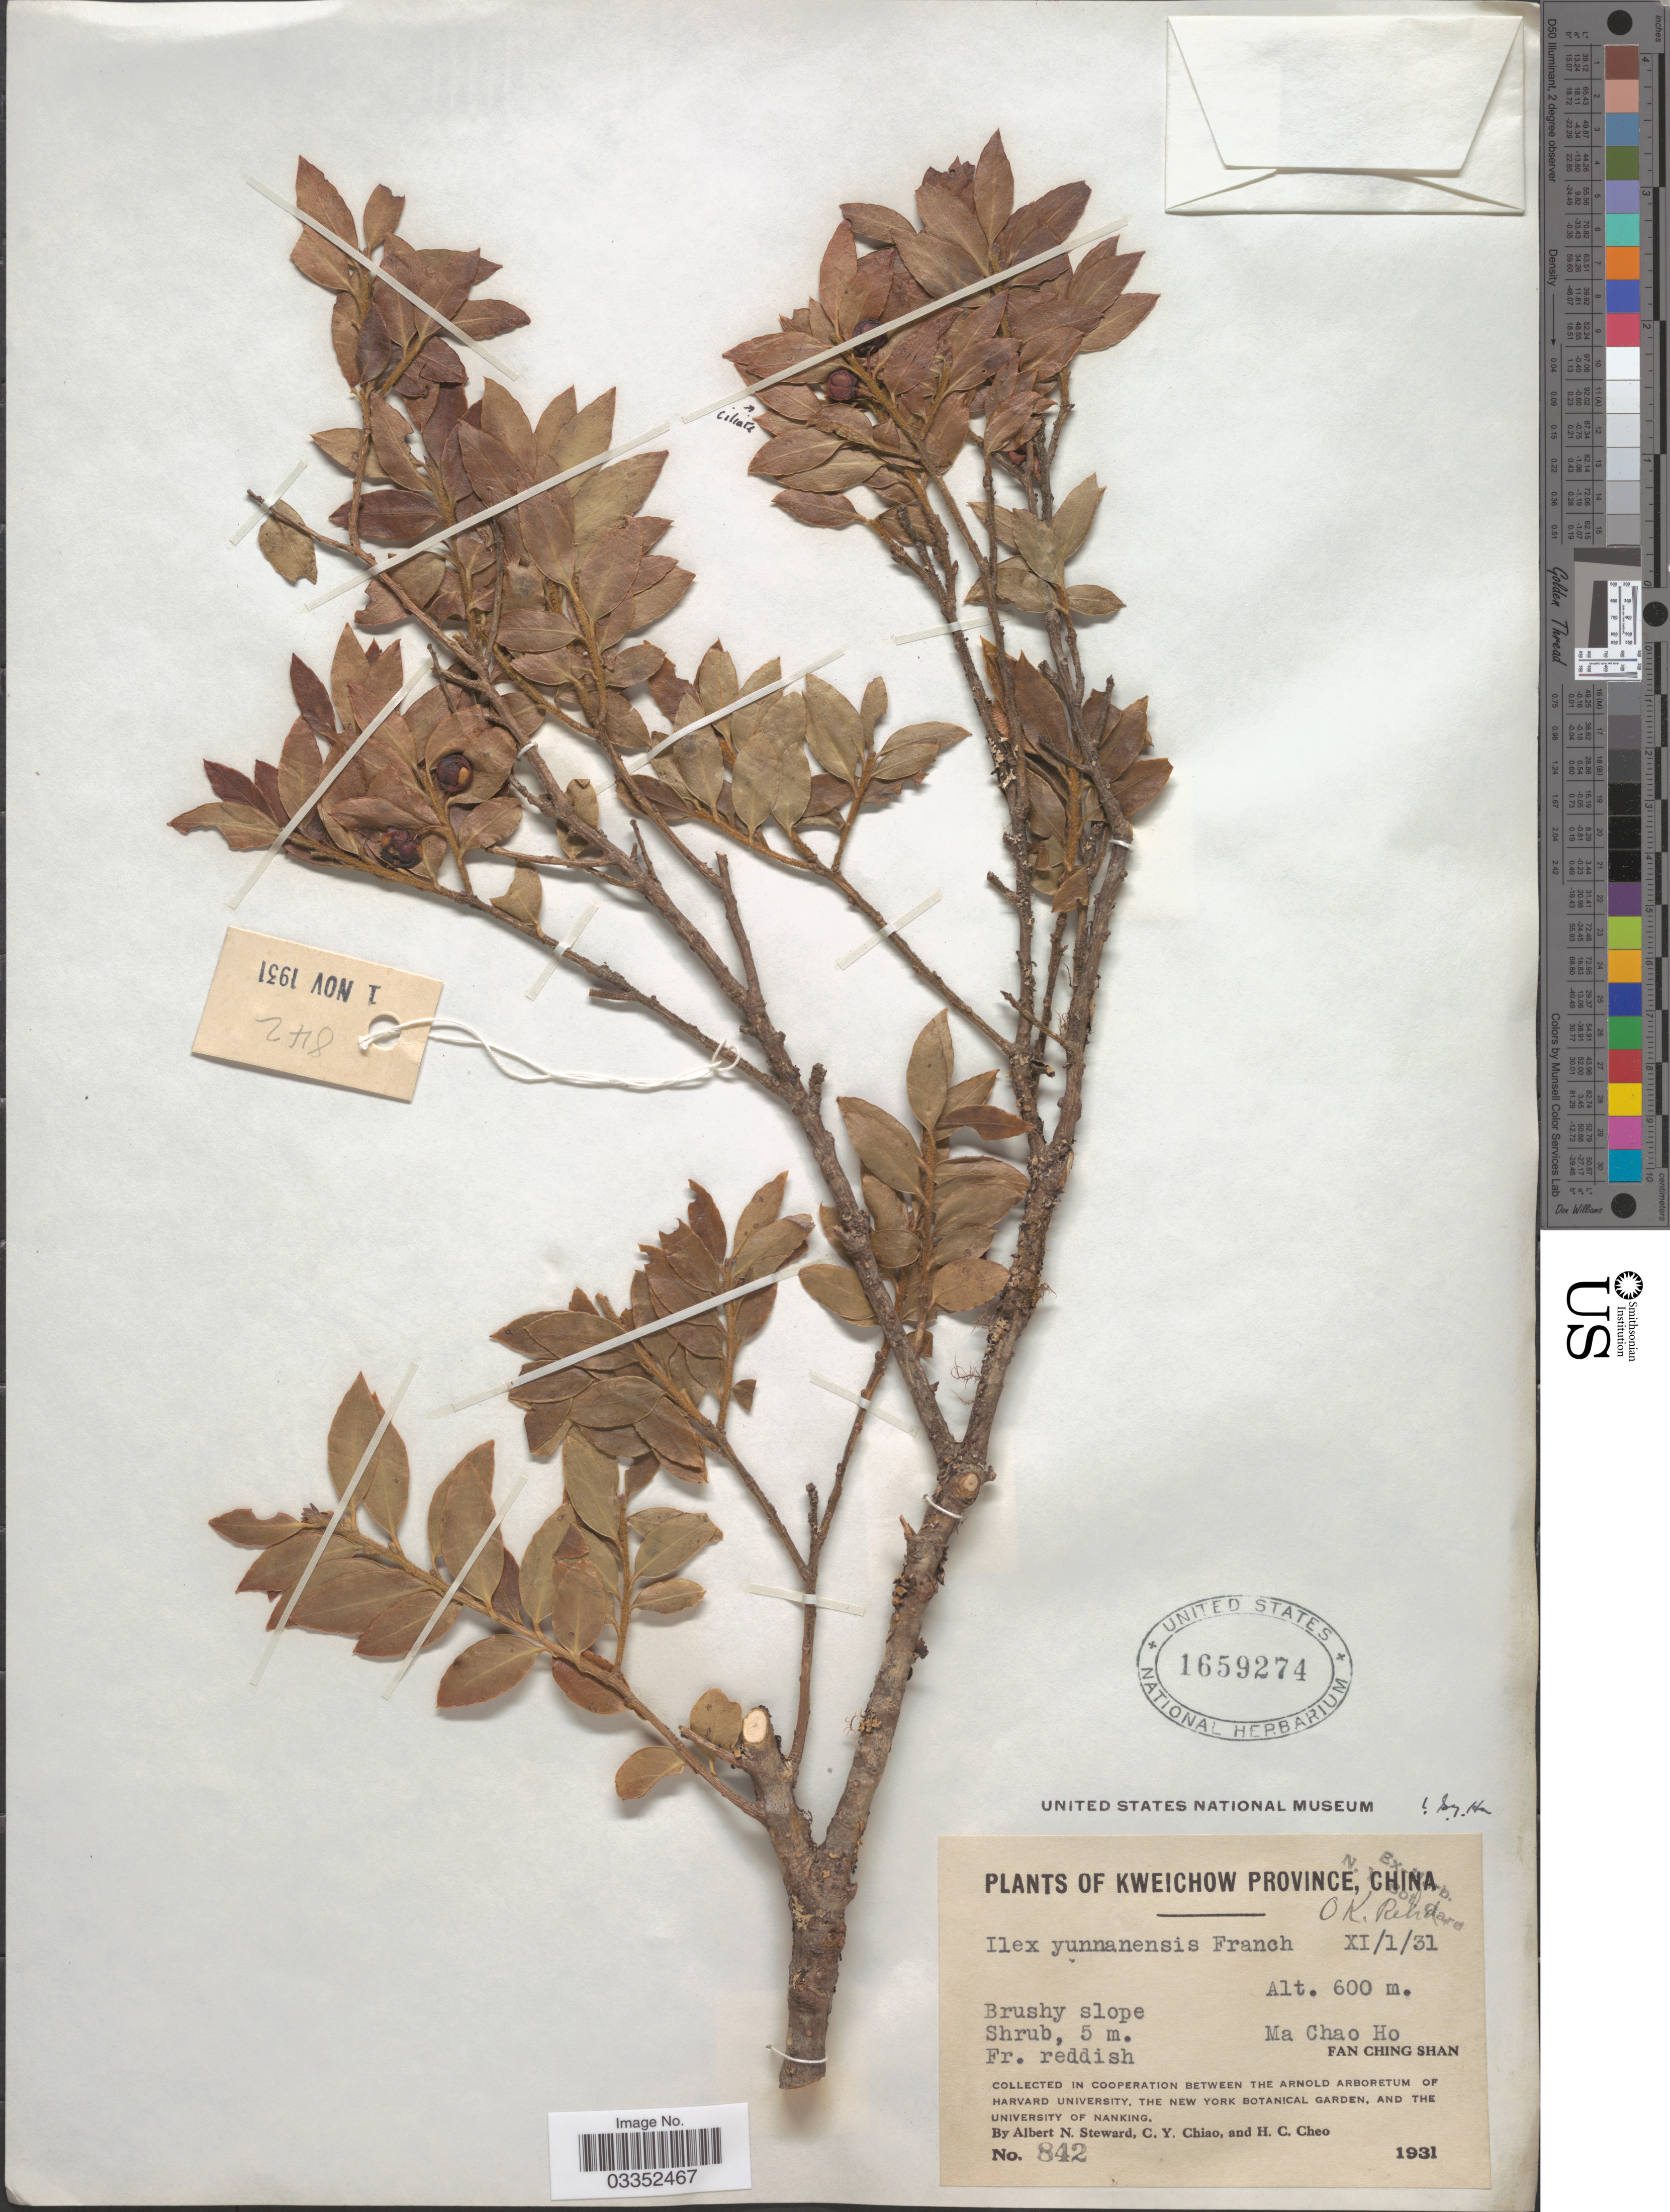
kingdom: Plantae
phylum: Tracheophyta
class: Magnoliopsida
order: Aquifoliales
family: Aquifoliaceae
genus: Ilex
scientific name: Ilex yunnanensis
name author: Franch.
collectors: A. N. Steward, C. Y. Chiao & H. Cheo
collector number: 842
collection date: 1931-11-01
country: China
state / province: Guizhou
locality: Kweichow Province, Ma Chao Ho, Fan Ching Shan.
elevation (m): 600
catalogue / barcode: US 1659274